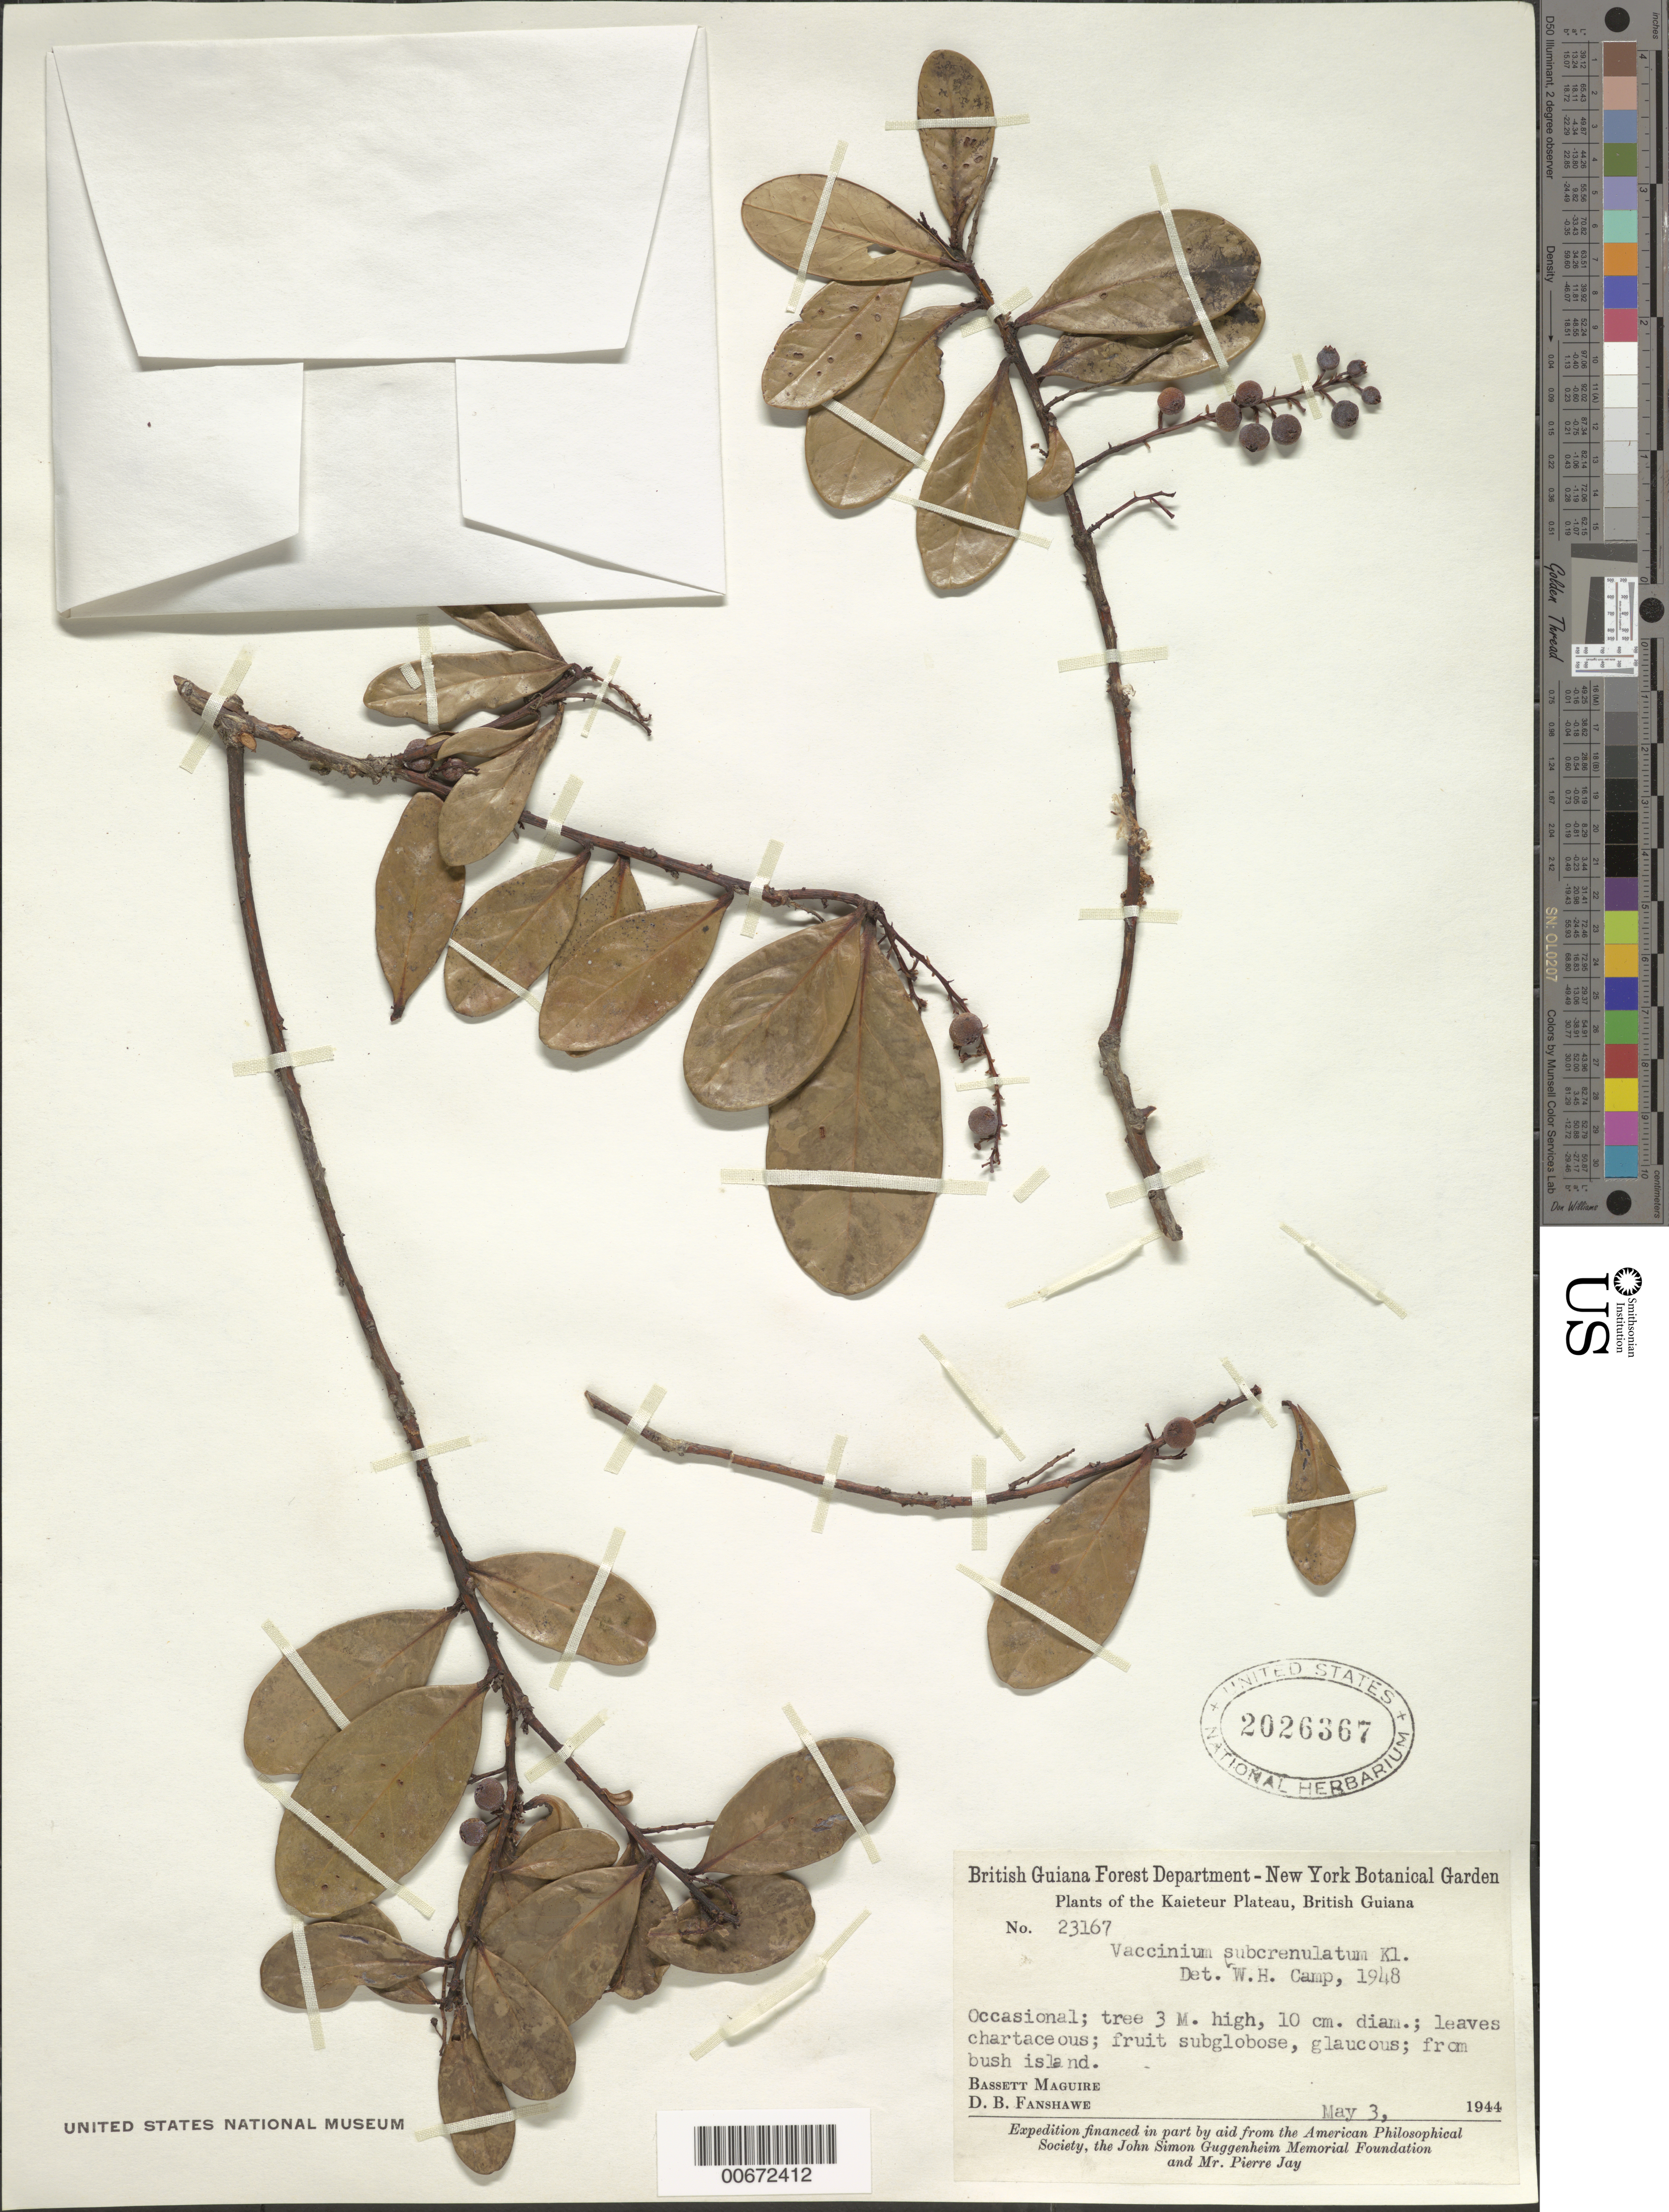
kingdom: Plantae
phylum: Tracheophyta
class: Magnoliopsida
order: Ericales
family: Ericaceae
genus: Vaccinium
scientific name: Vaccinium subcrenulatum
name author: Klotzsch ex Meisn.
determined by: Camp, W. H.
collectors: B. Maguire & D. B. Fanshawe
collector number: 23167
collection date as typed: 3-May-44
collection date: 1944-05-03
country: Guyana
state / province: Potaro-Siparuni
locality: Kaieteur Plateau, Potaro River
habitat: Bush island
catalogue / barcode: US 2026367